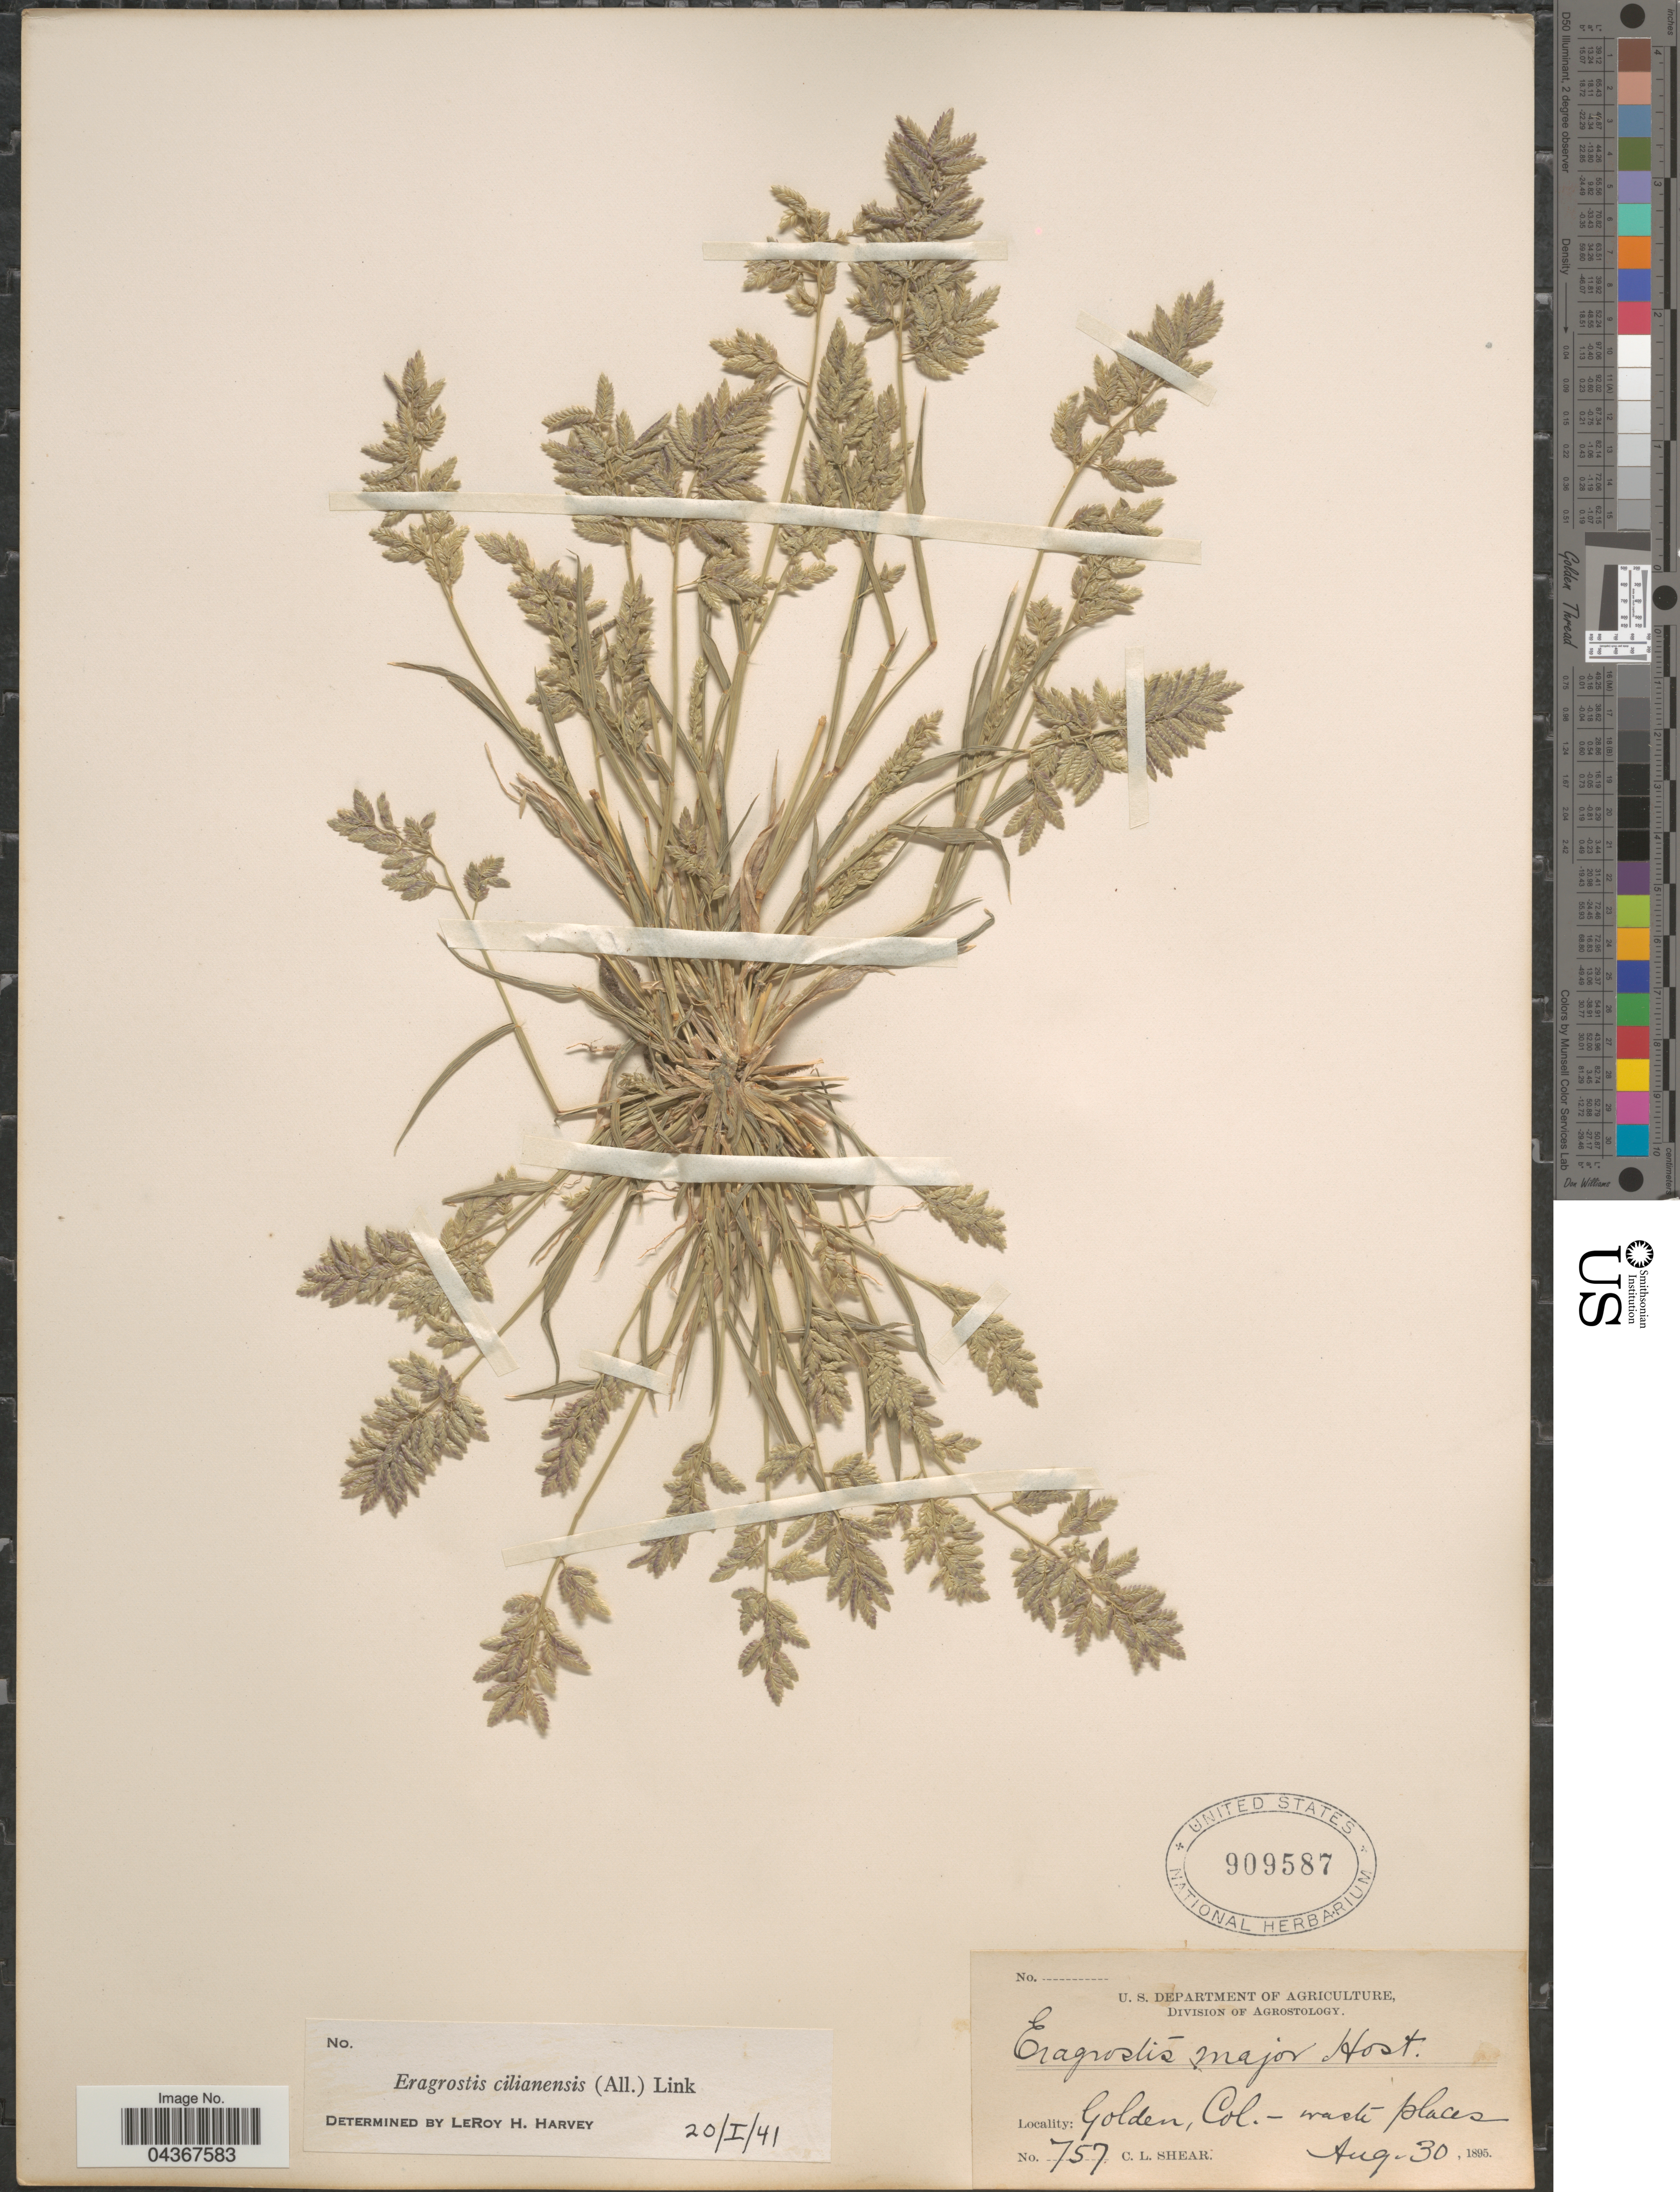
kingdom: Plantae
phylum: Tracheophyta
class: Liliopsida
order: Poales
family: Poaceae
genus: Eragrostis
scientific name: Eragrostis cilianensis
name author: (Bellardi) Vignolo ex Janch.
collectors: C. L. Shear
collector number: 757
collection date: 1895-08-30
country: United States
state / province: Colorado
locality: Golden.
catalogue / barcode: US 909587